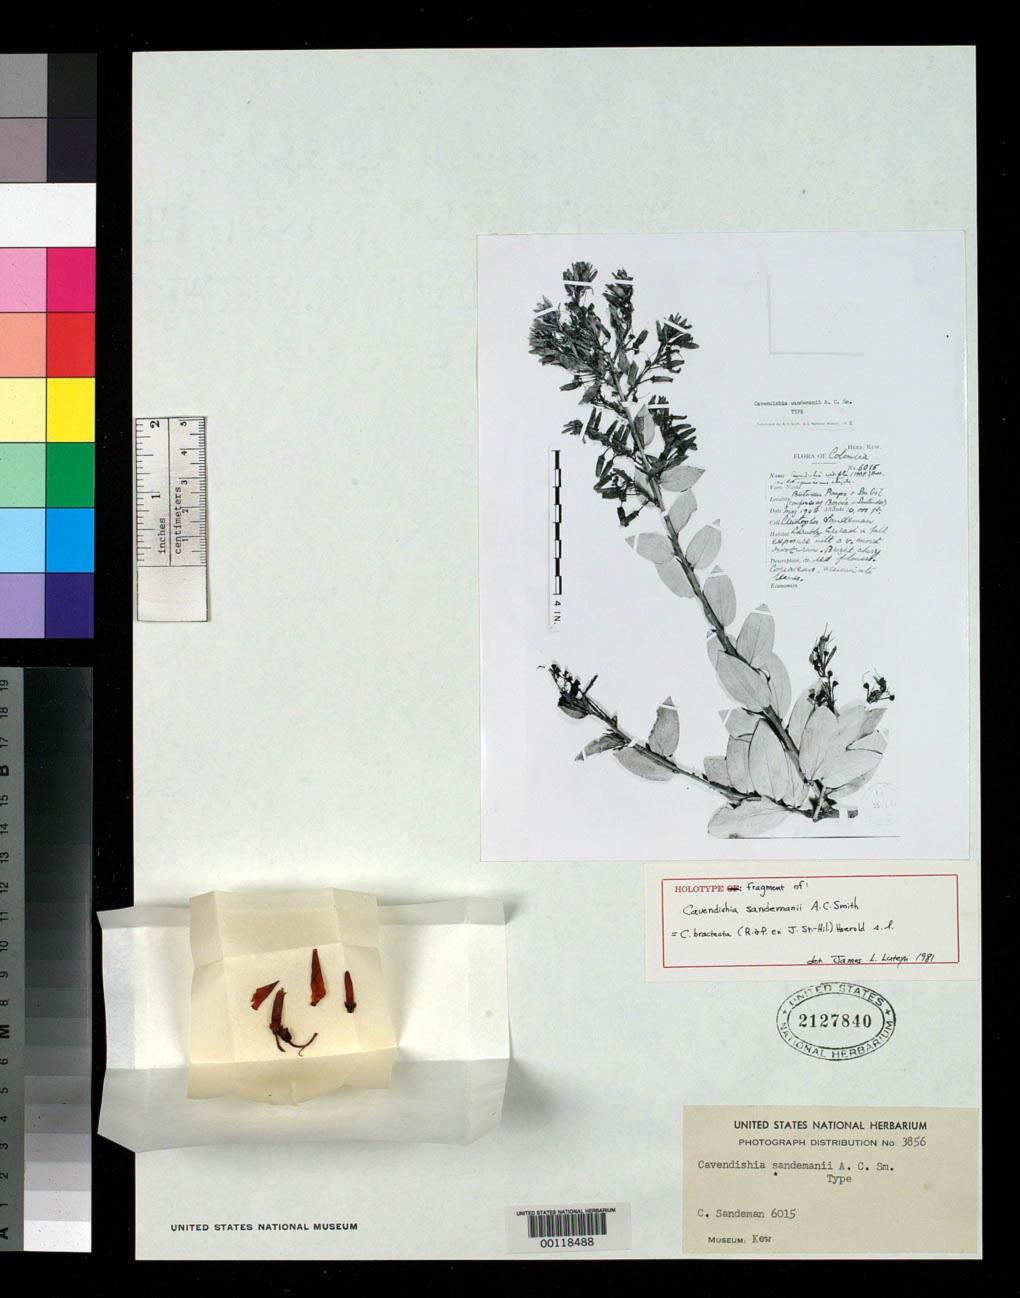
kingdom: Plantae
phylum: Tracheophyta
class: Magnoliopsida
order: Ericales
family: Ericaceae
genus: Cavendishia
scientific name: Cavendishia sandemanii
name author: A.C. Sm.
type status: Isotype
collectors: C. Sandeman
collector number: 6015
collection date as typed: May 1948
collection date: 1948-05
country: Colombia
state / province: Boyacá / Santander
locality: Between Paipa & San Gil.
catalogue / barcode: US 2127840